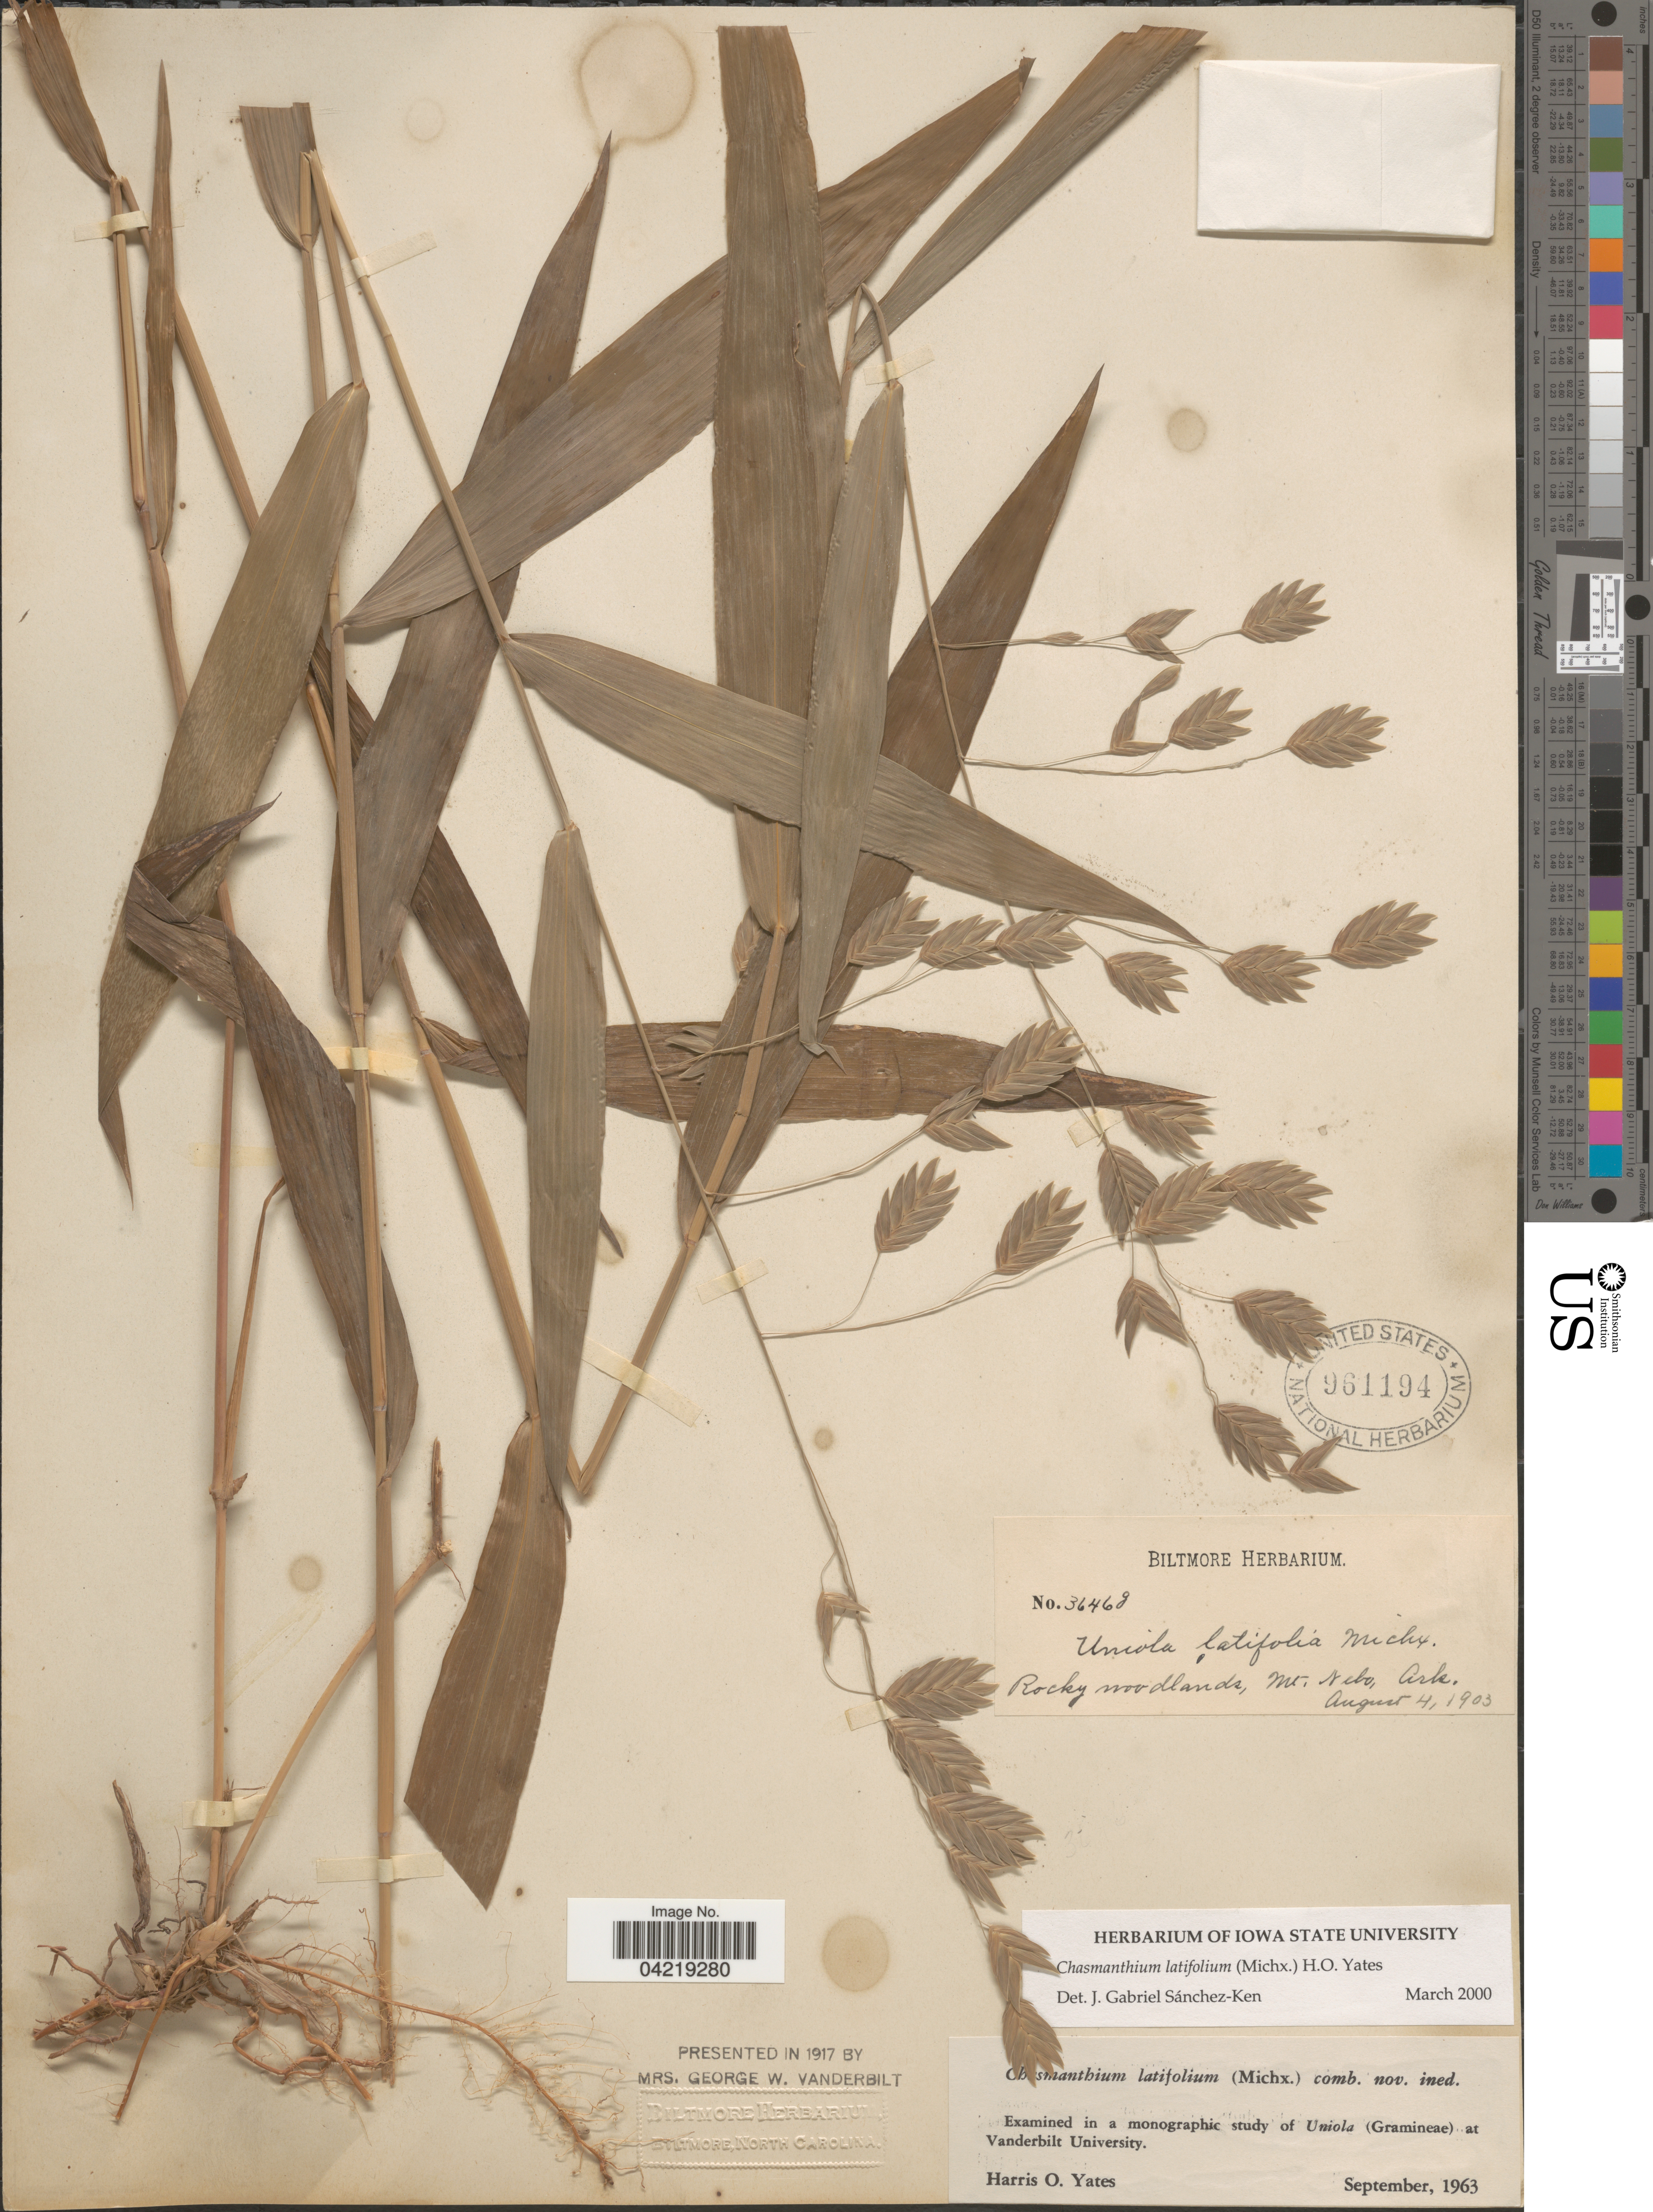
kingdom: Plantae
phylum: Tracheophyta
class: Liliopsida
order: Poales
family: Poaceae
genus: Chasmanthium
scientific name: Chasmanthium latifolium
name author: (Michx.) H.O. Yates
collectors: ex herb. Biltmore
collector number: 3646g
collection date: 1903-08-04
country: United States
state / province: Arkansas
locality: Rocky woodlands, Mt. Nebo.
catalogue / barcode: US 961194